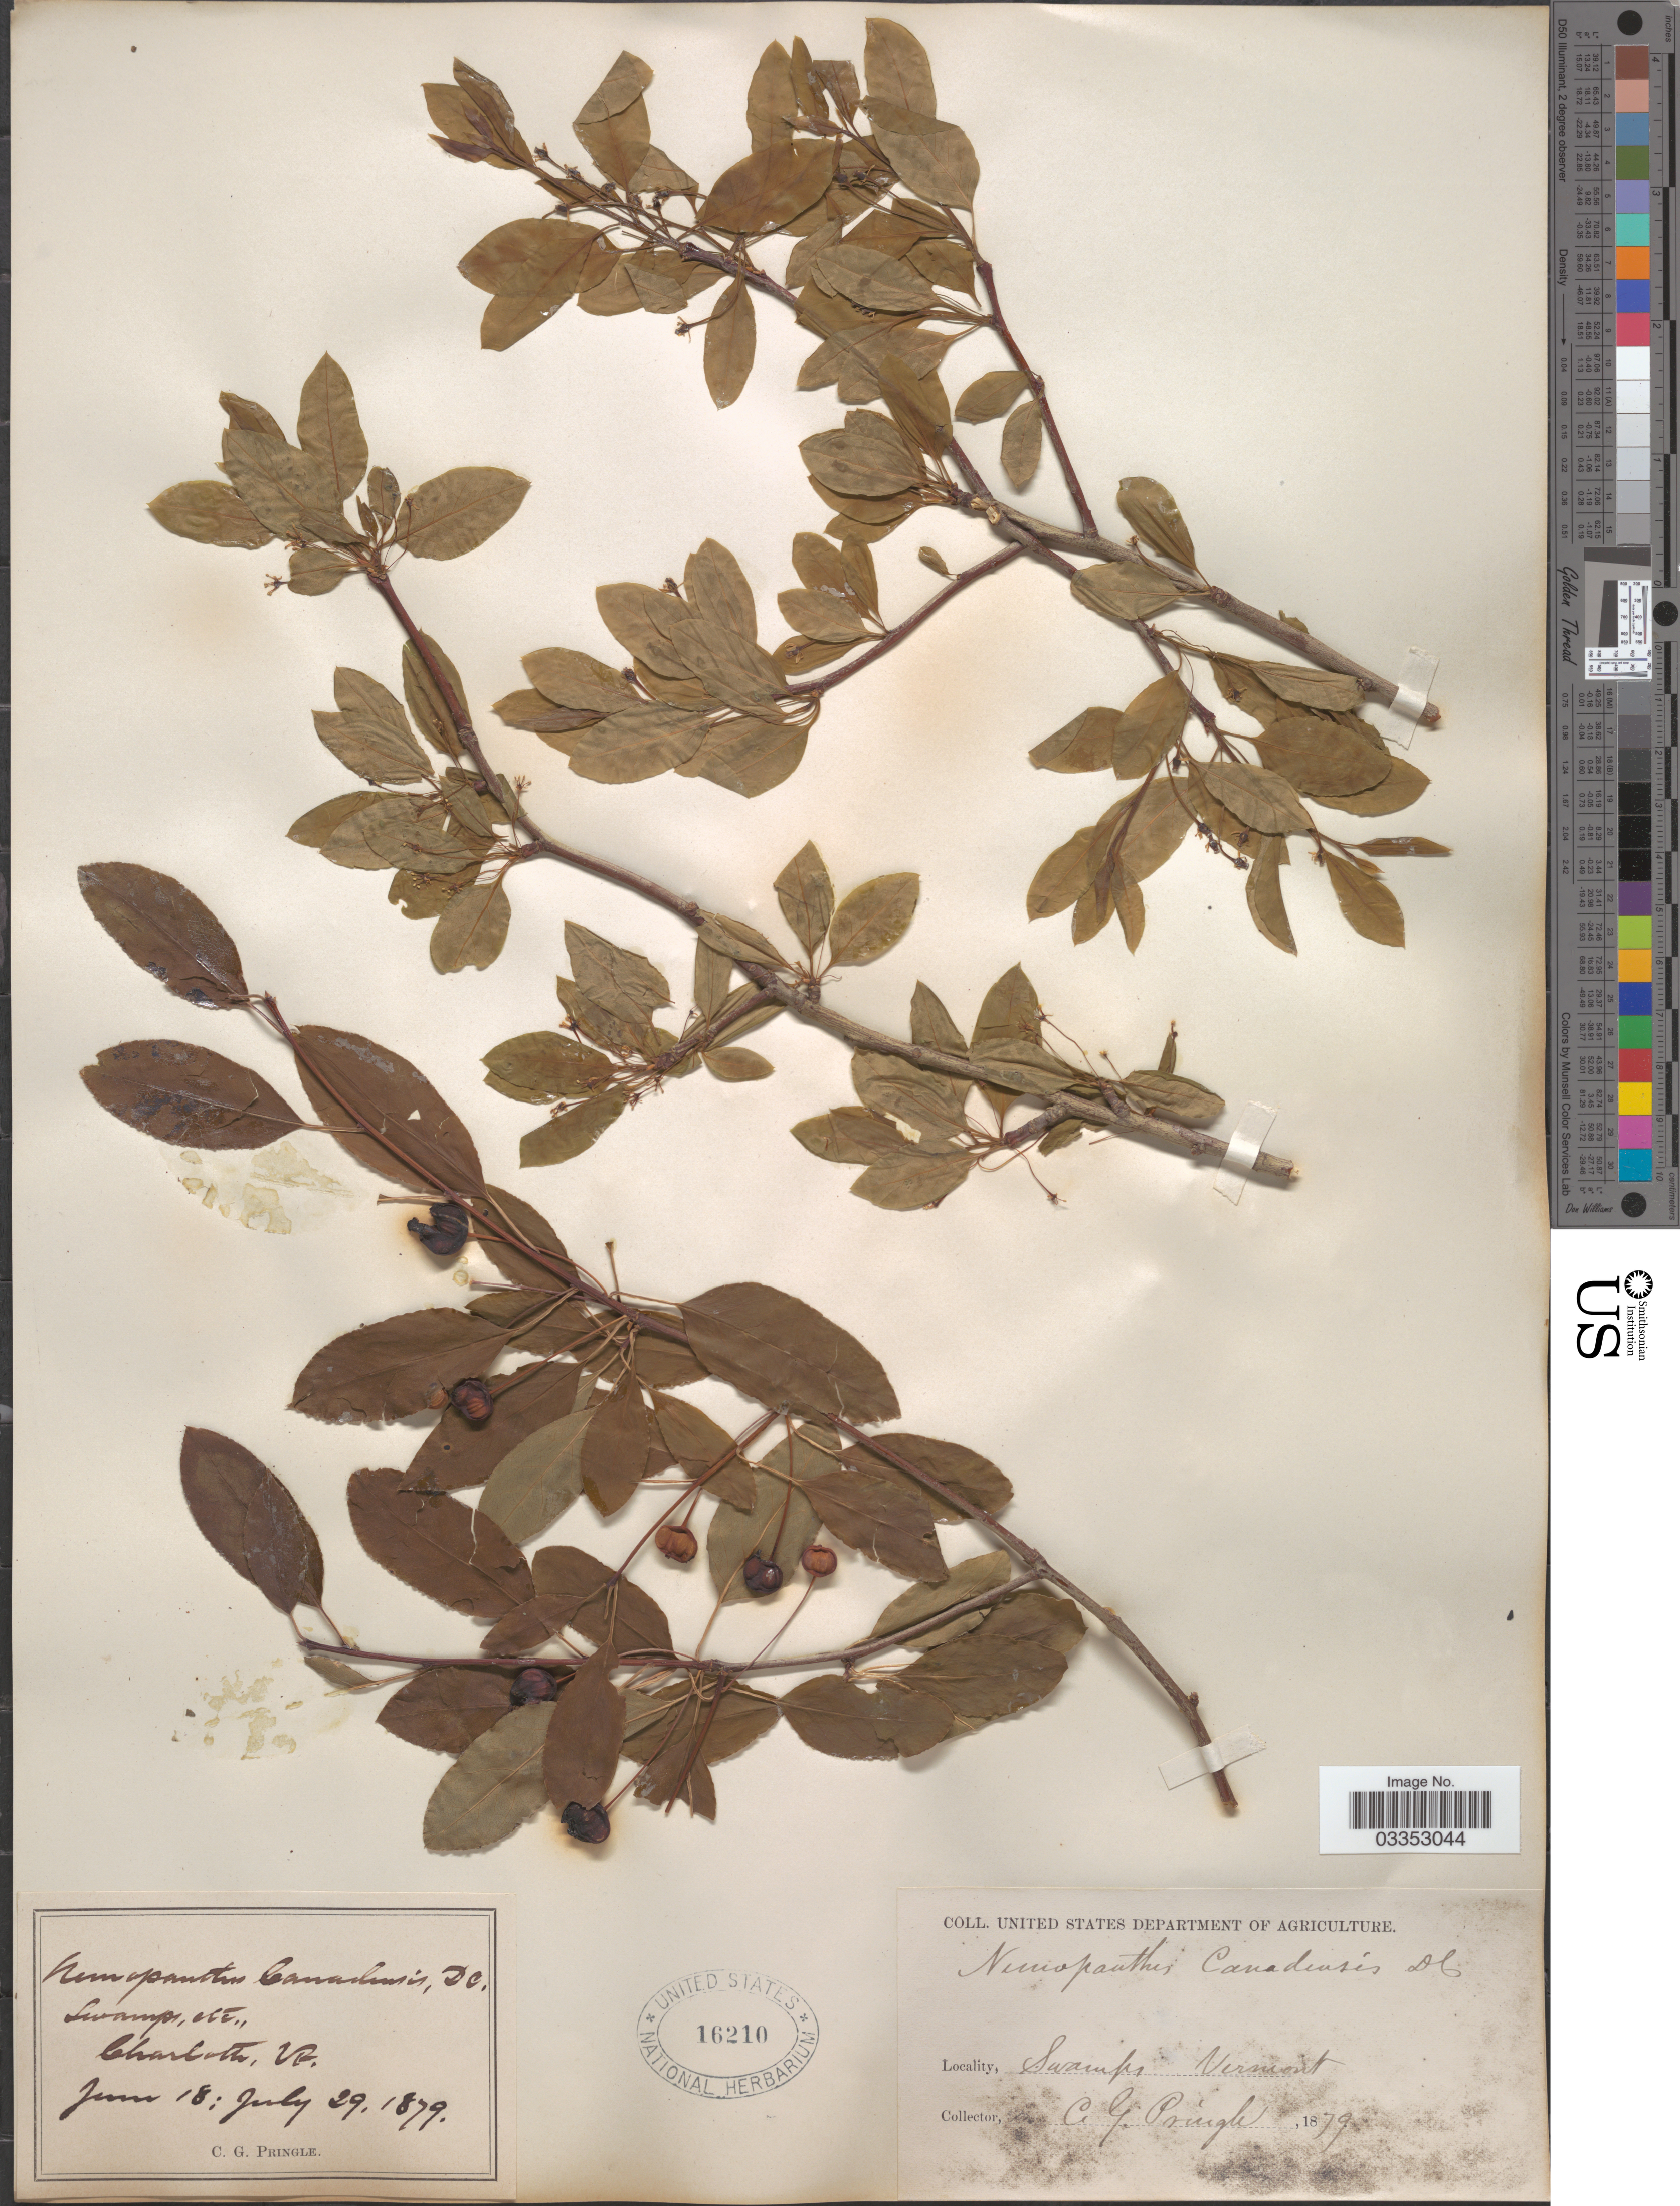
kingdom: Plantae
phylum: Tracheophyta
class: Magnoliopsida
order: Aquifoliales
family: Aquifoliaceae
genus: Nemopanthus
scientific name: Nemopanthus mucronatus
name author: (L.) Trel.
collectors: C. G. Pringle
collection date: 1879-06-18/1879-07-29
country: United States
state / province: Vermont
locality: Charlotte.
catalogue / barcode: US 16210